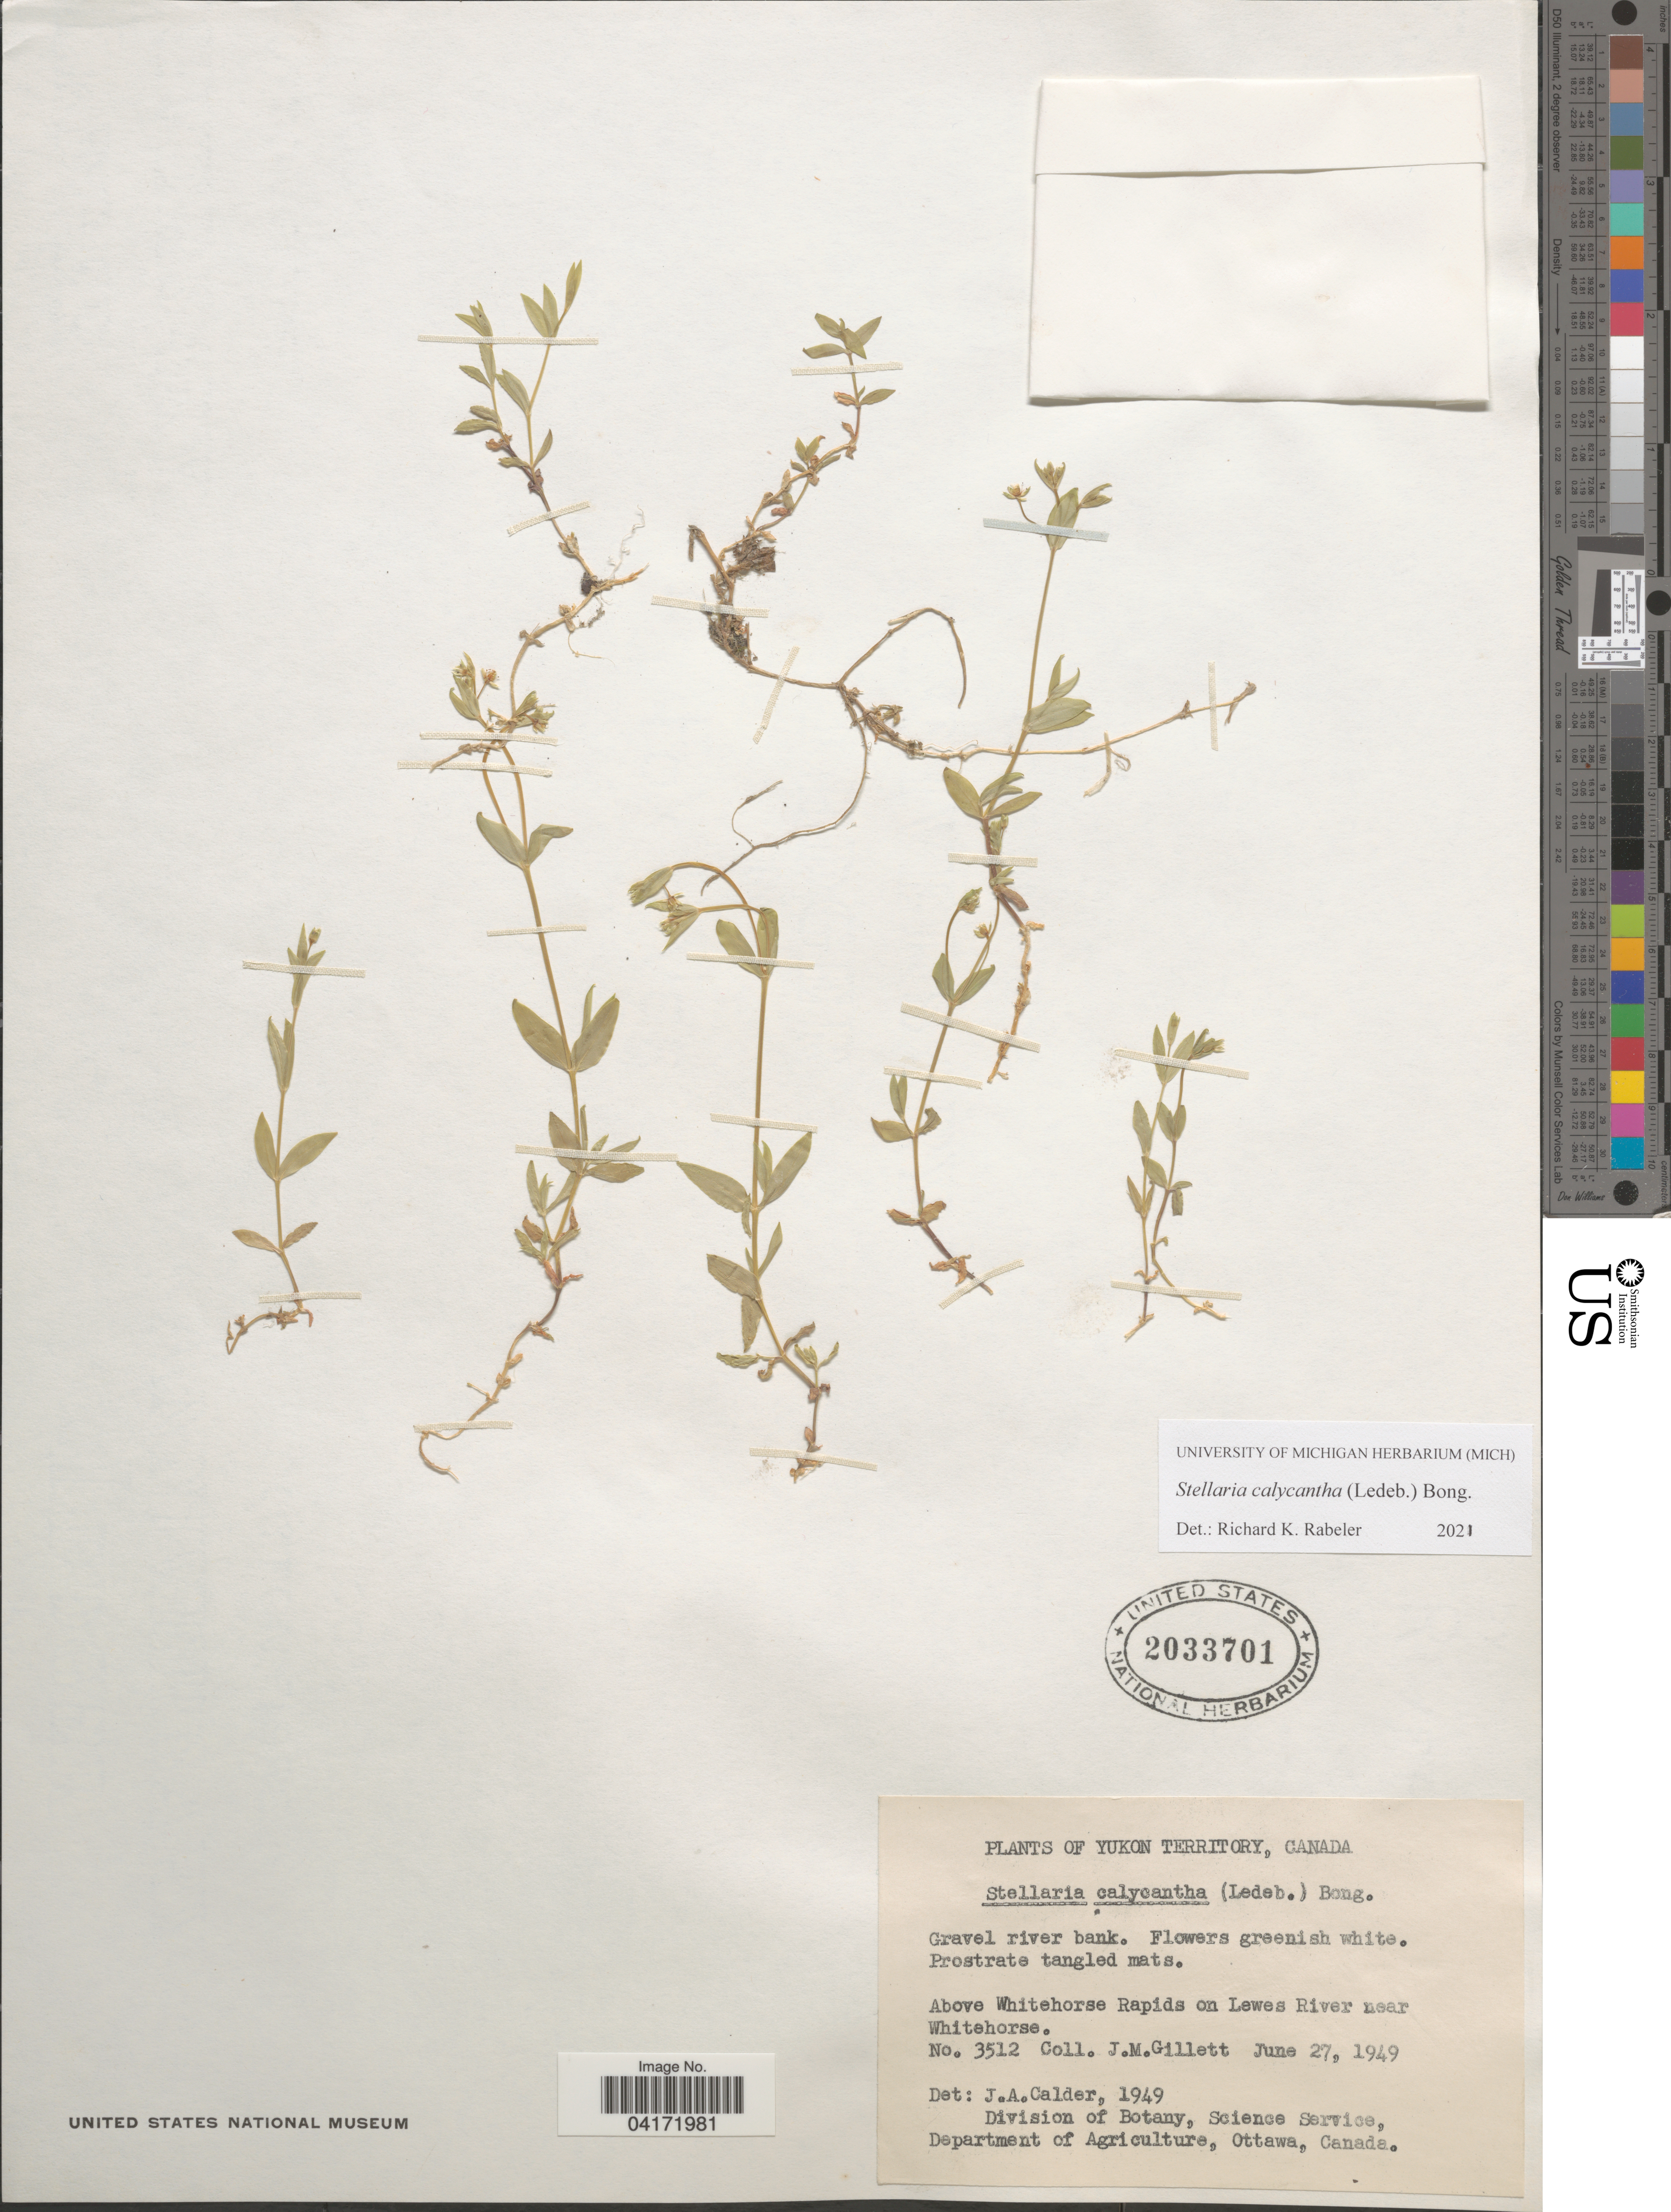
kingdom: Plantae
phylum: Tracheophyta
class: Magnoliopsida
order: Caryophyllales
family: Caryophyllaceae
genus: Stellaria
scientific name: Stellaria calycantha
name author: (Ledeb.) Bong.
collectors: J. M. Gillett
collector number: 3512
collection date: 1949-06-27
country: Canada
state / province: Yukon Territory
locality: Above Whitehorse Rapids on Lewes River near Whitehorse.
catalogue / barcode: US 2033701